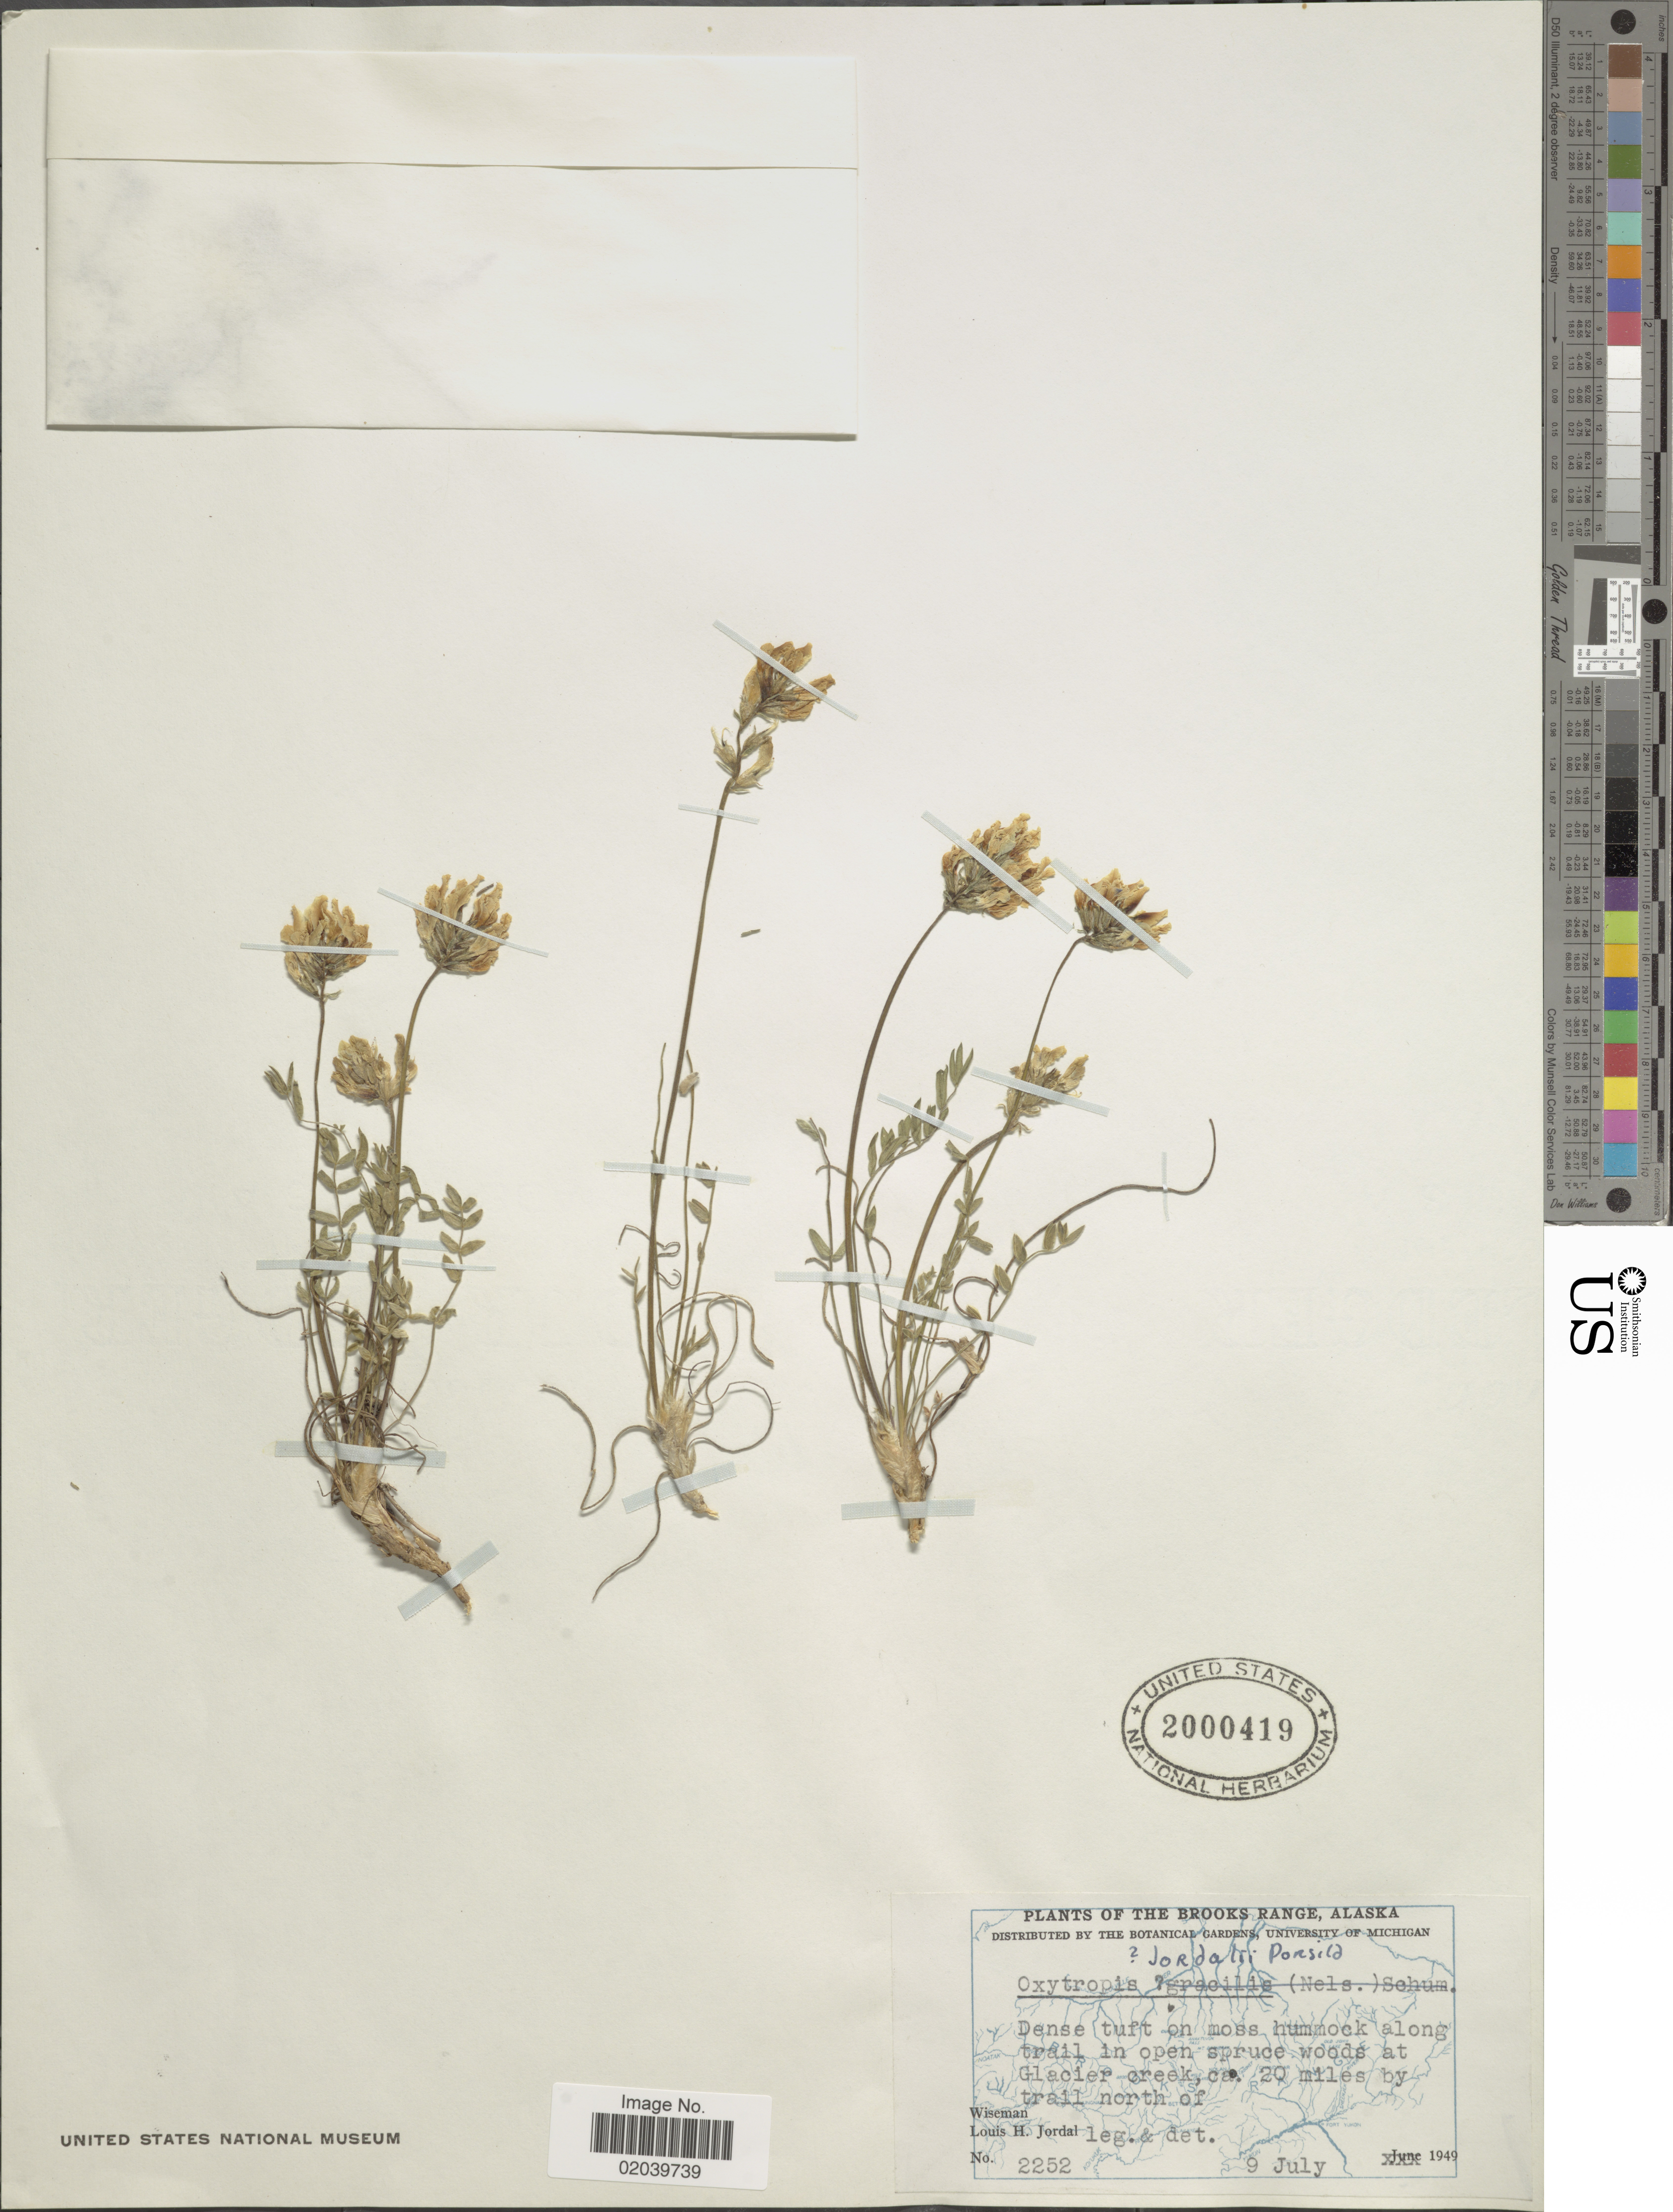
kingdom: Plantae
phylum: Tracheophyta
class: Magnoliopsida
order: Fabales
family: Fabaceae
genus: Oxytropis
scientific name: Oxytropis jordalii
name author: A.E. Porsild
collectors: L. Jordal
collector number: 2252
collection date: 1949-07-09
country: United States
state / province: Alaska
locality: Brooks Range, Alaska. Dense tuft on moss hummock along trail in open spruce woods at Glacier creek, ca. 20 miles by trail north of Wiseman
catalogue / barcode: US 2000419